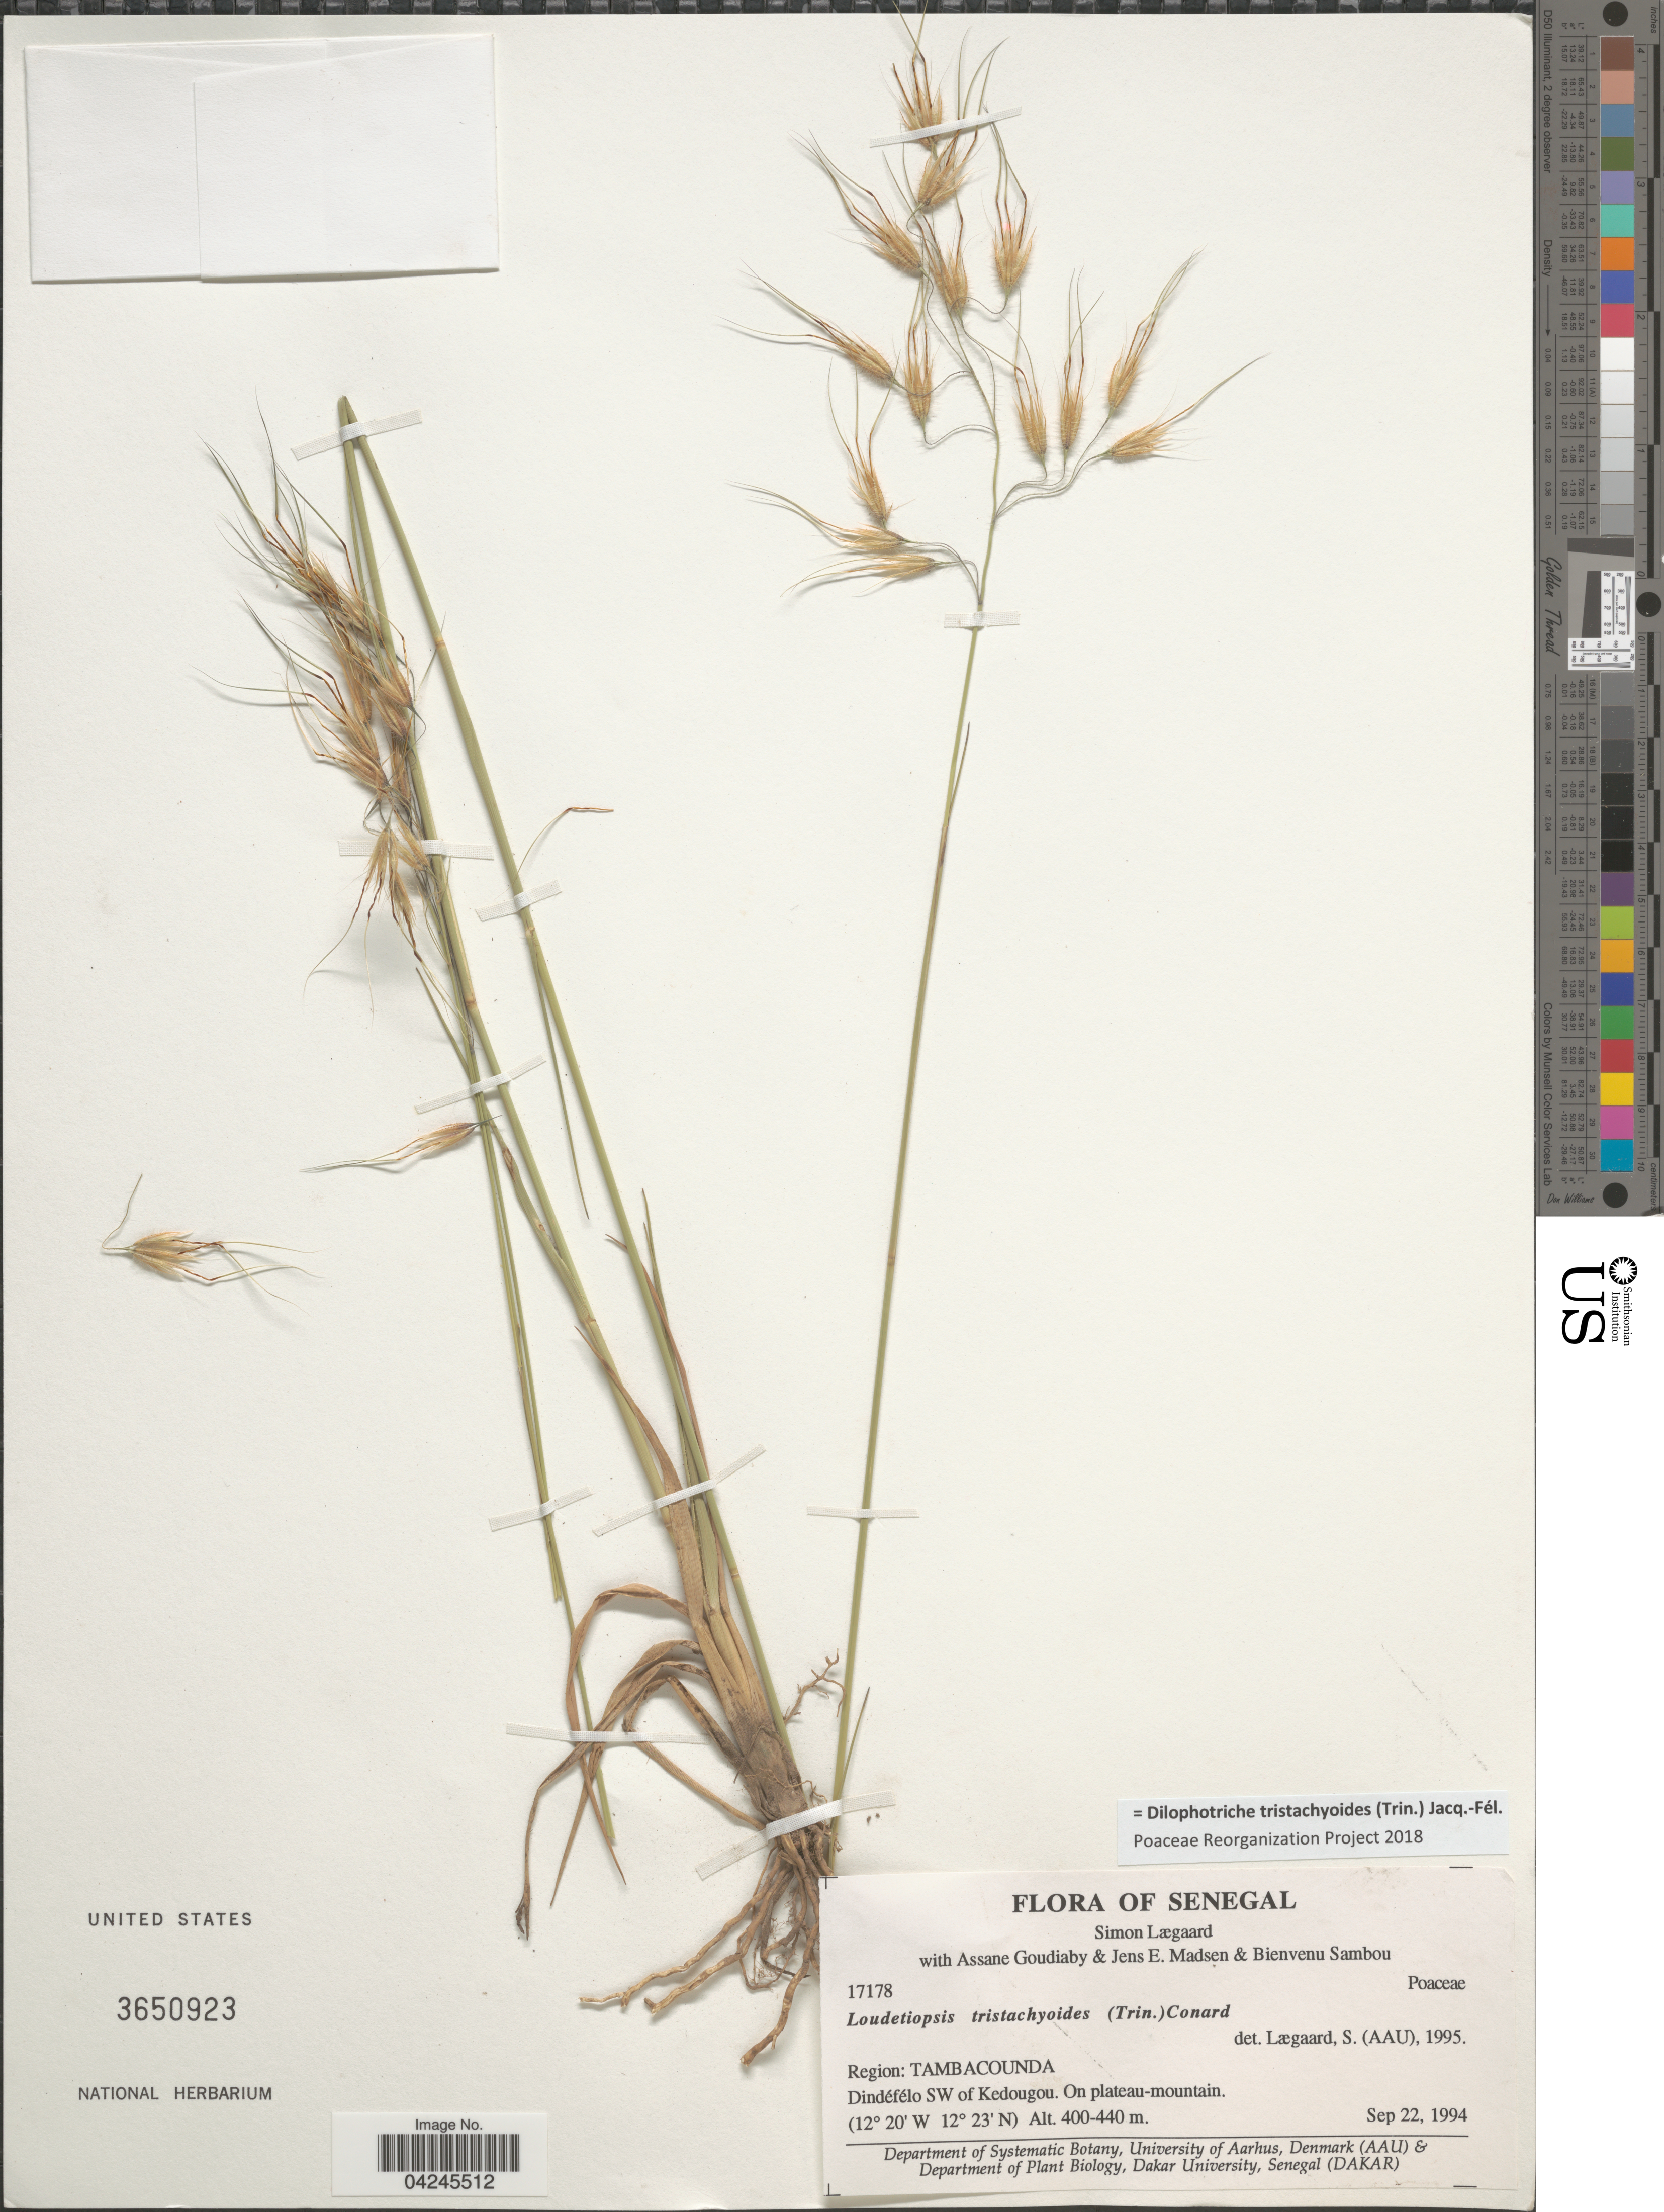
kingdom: Plantae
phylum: Tracheophyta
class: Liliopsida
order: Poales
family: Poaceae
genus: Dilophotriche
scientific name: Dilophotriche tristachyoides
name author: (Trin.) Jacq.-Fél.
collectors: S. Lægaard, A. Goudiaby, J. E. Madsen & B. Sambou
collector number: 17178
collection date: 1994-09-22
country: Senegal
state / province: Tambacounda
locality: Region: Tambacounda. Dindéfélo SW of Kedougou. On plateau-mountain.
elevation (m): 400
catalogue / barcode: US 3650923